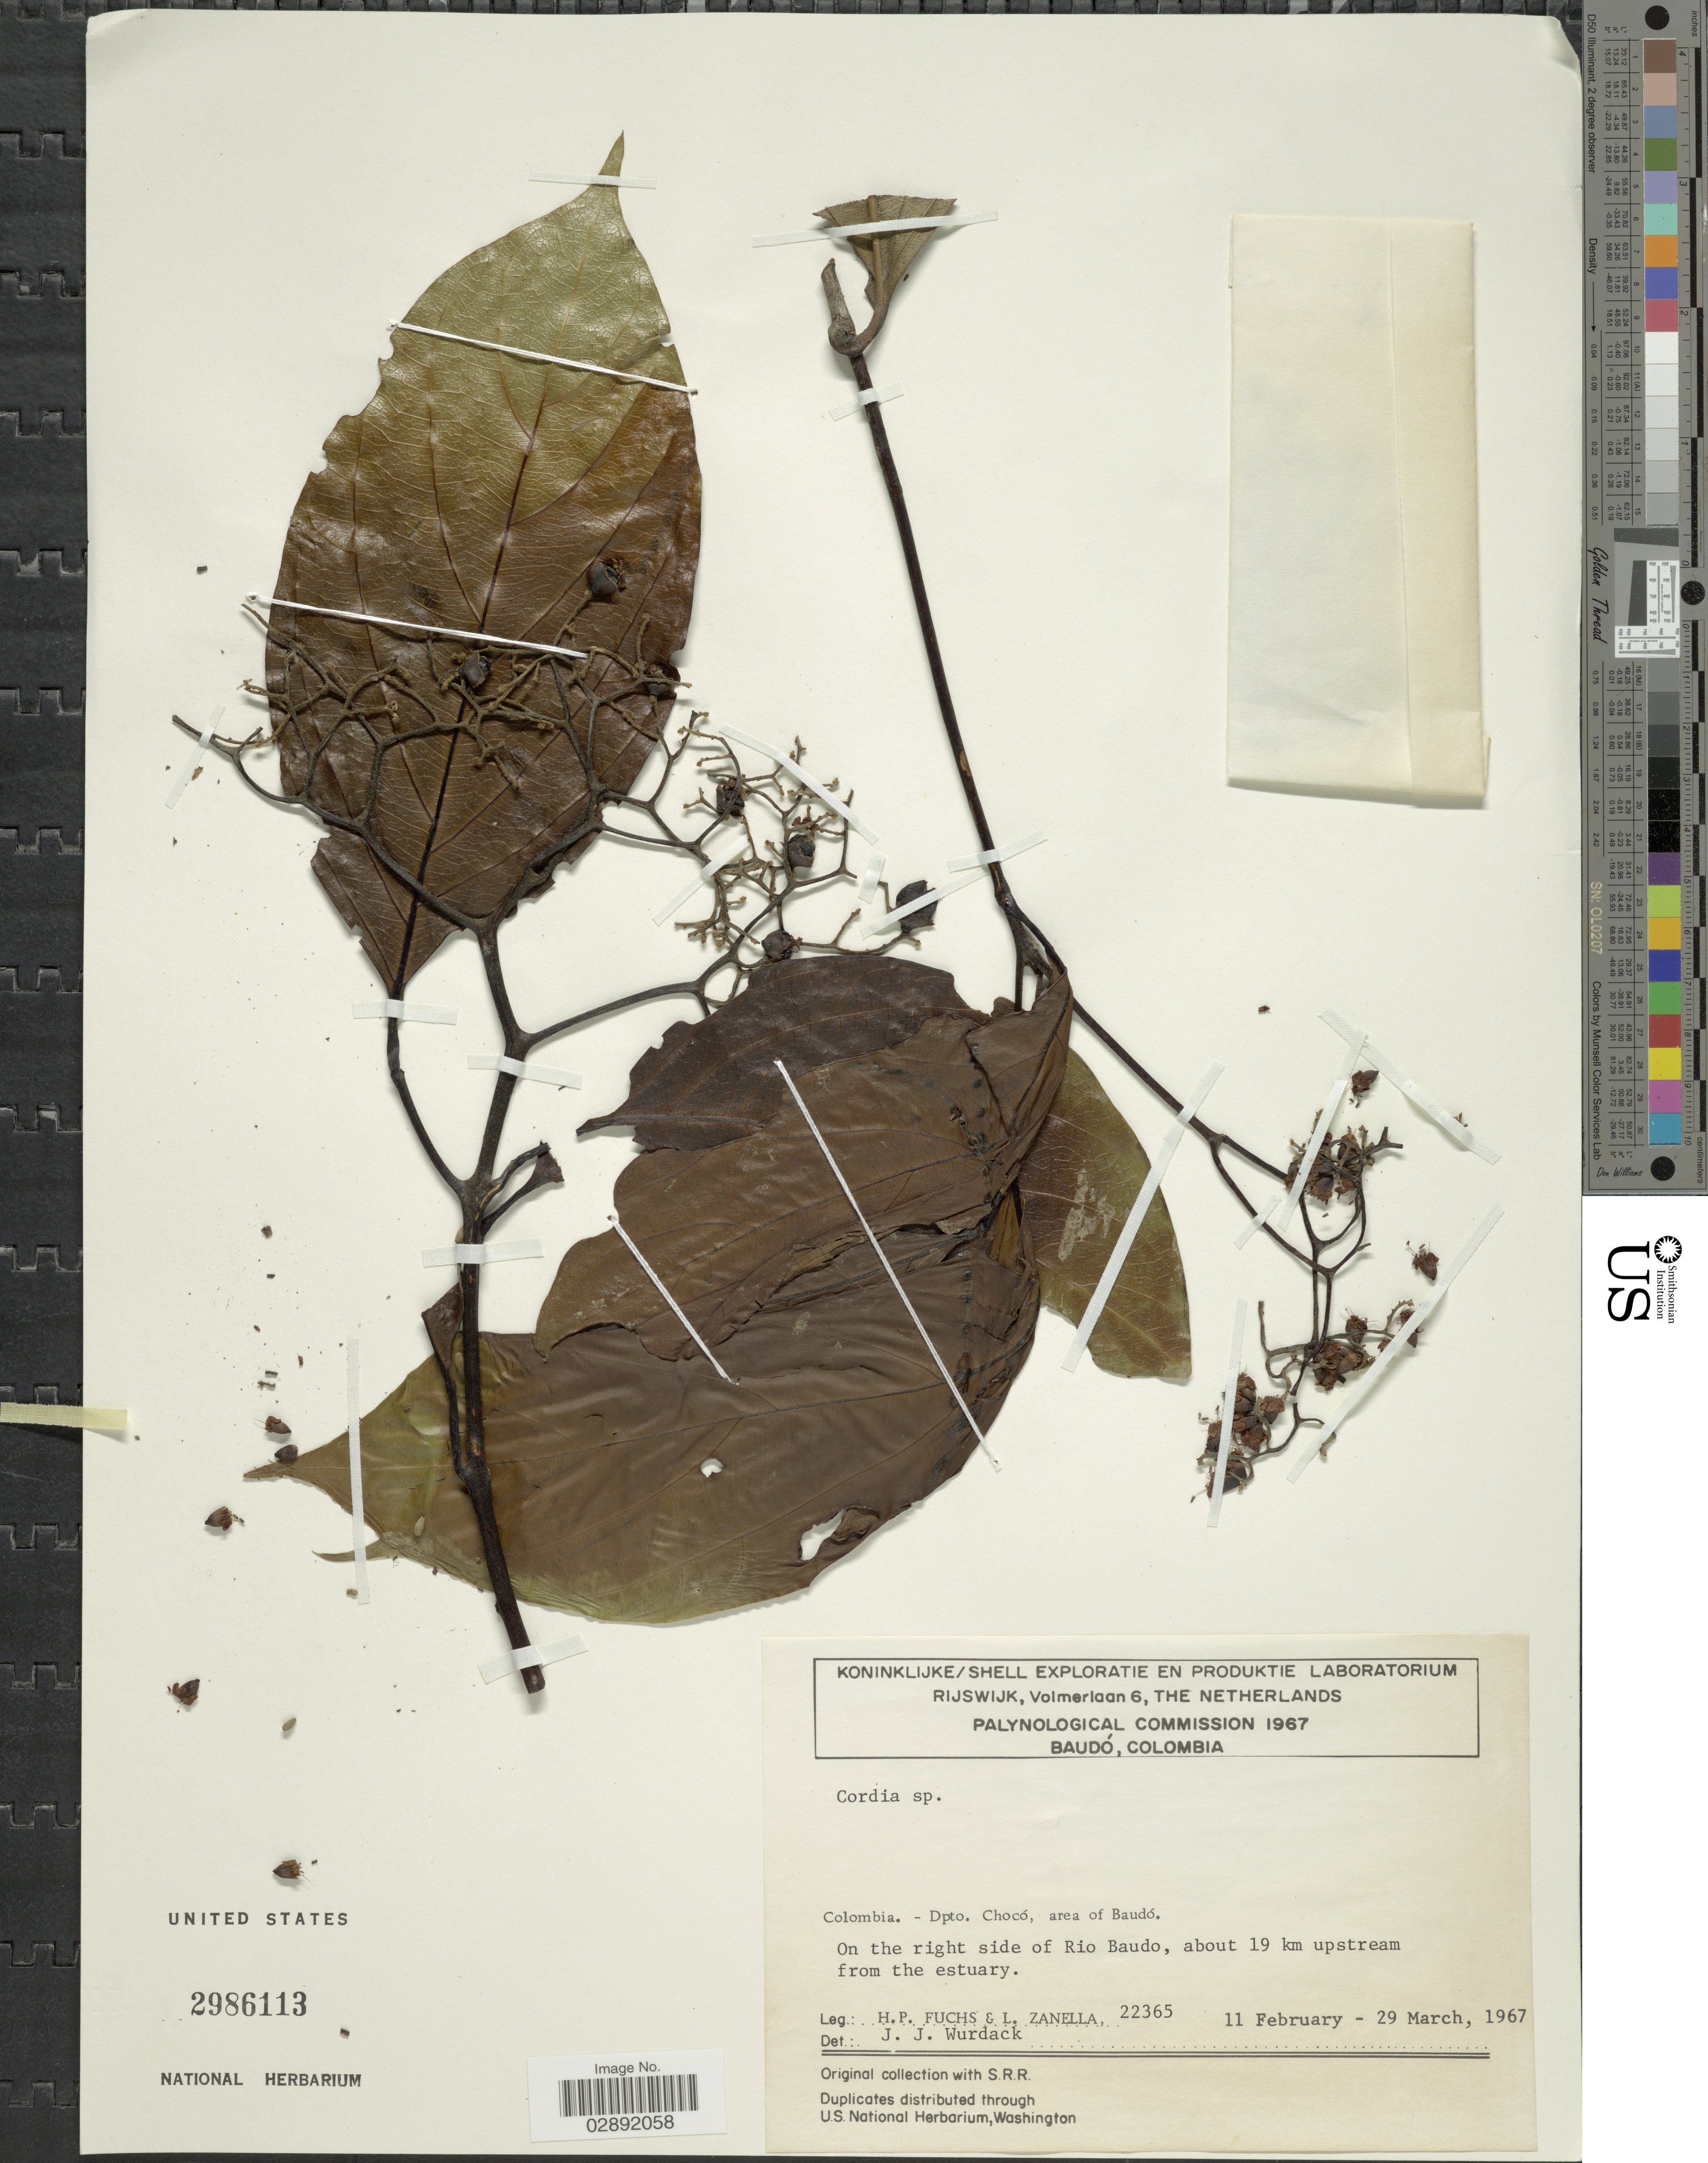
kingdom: Plantae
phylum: Tracheophyta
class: Magnoliopsida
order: Boraginales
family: Cordiaceae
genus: Cordia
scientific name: Cordia sp.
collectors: H. P. Fuchs & L. Zanella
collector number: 22365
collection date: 1967-02-11/1967-03-29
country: Colombia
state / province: Chocó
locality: Dpto. Chocó, area of Baudó, On right side of Rio Baudo, about 19 km upstream of estuary.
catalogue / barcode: US 2986113